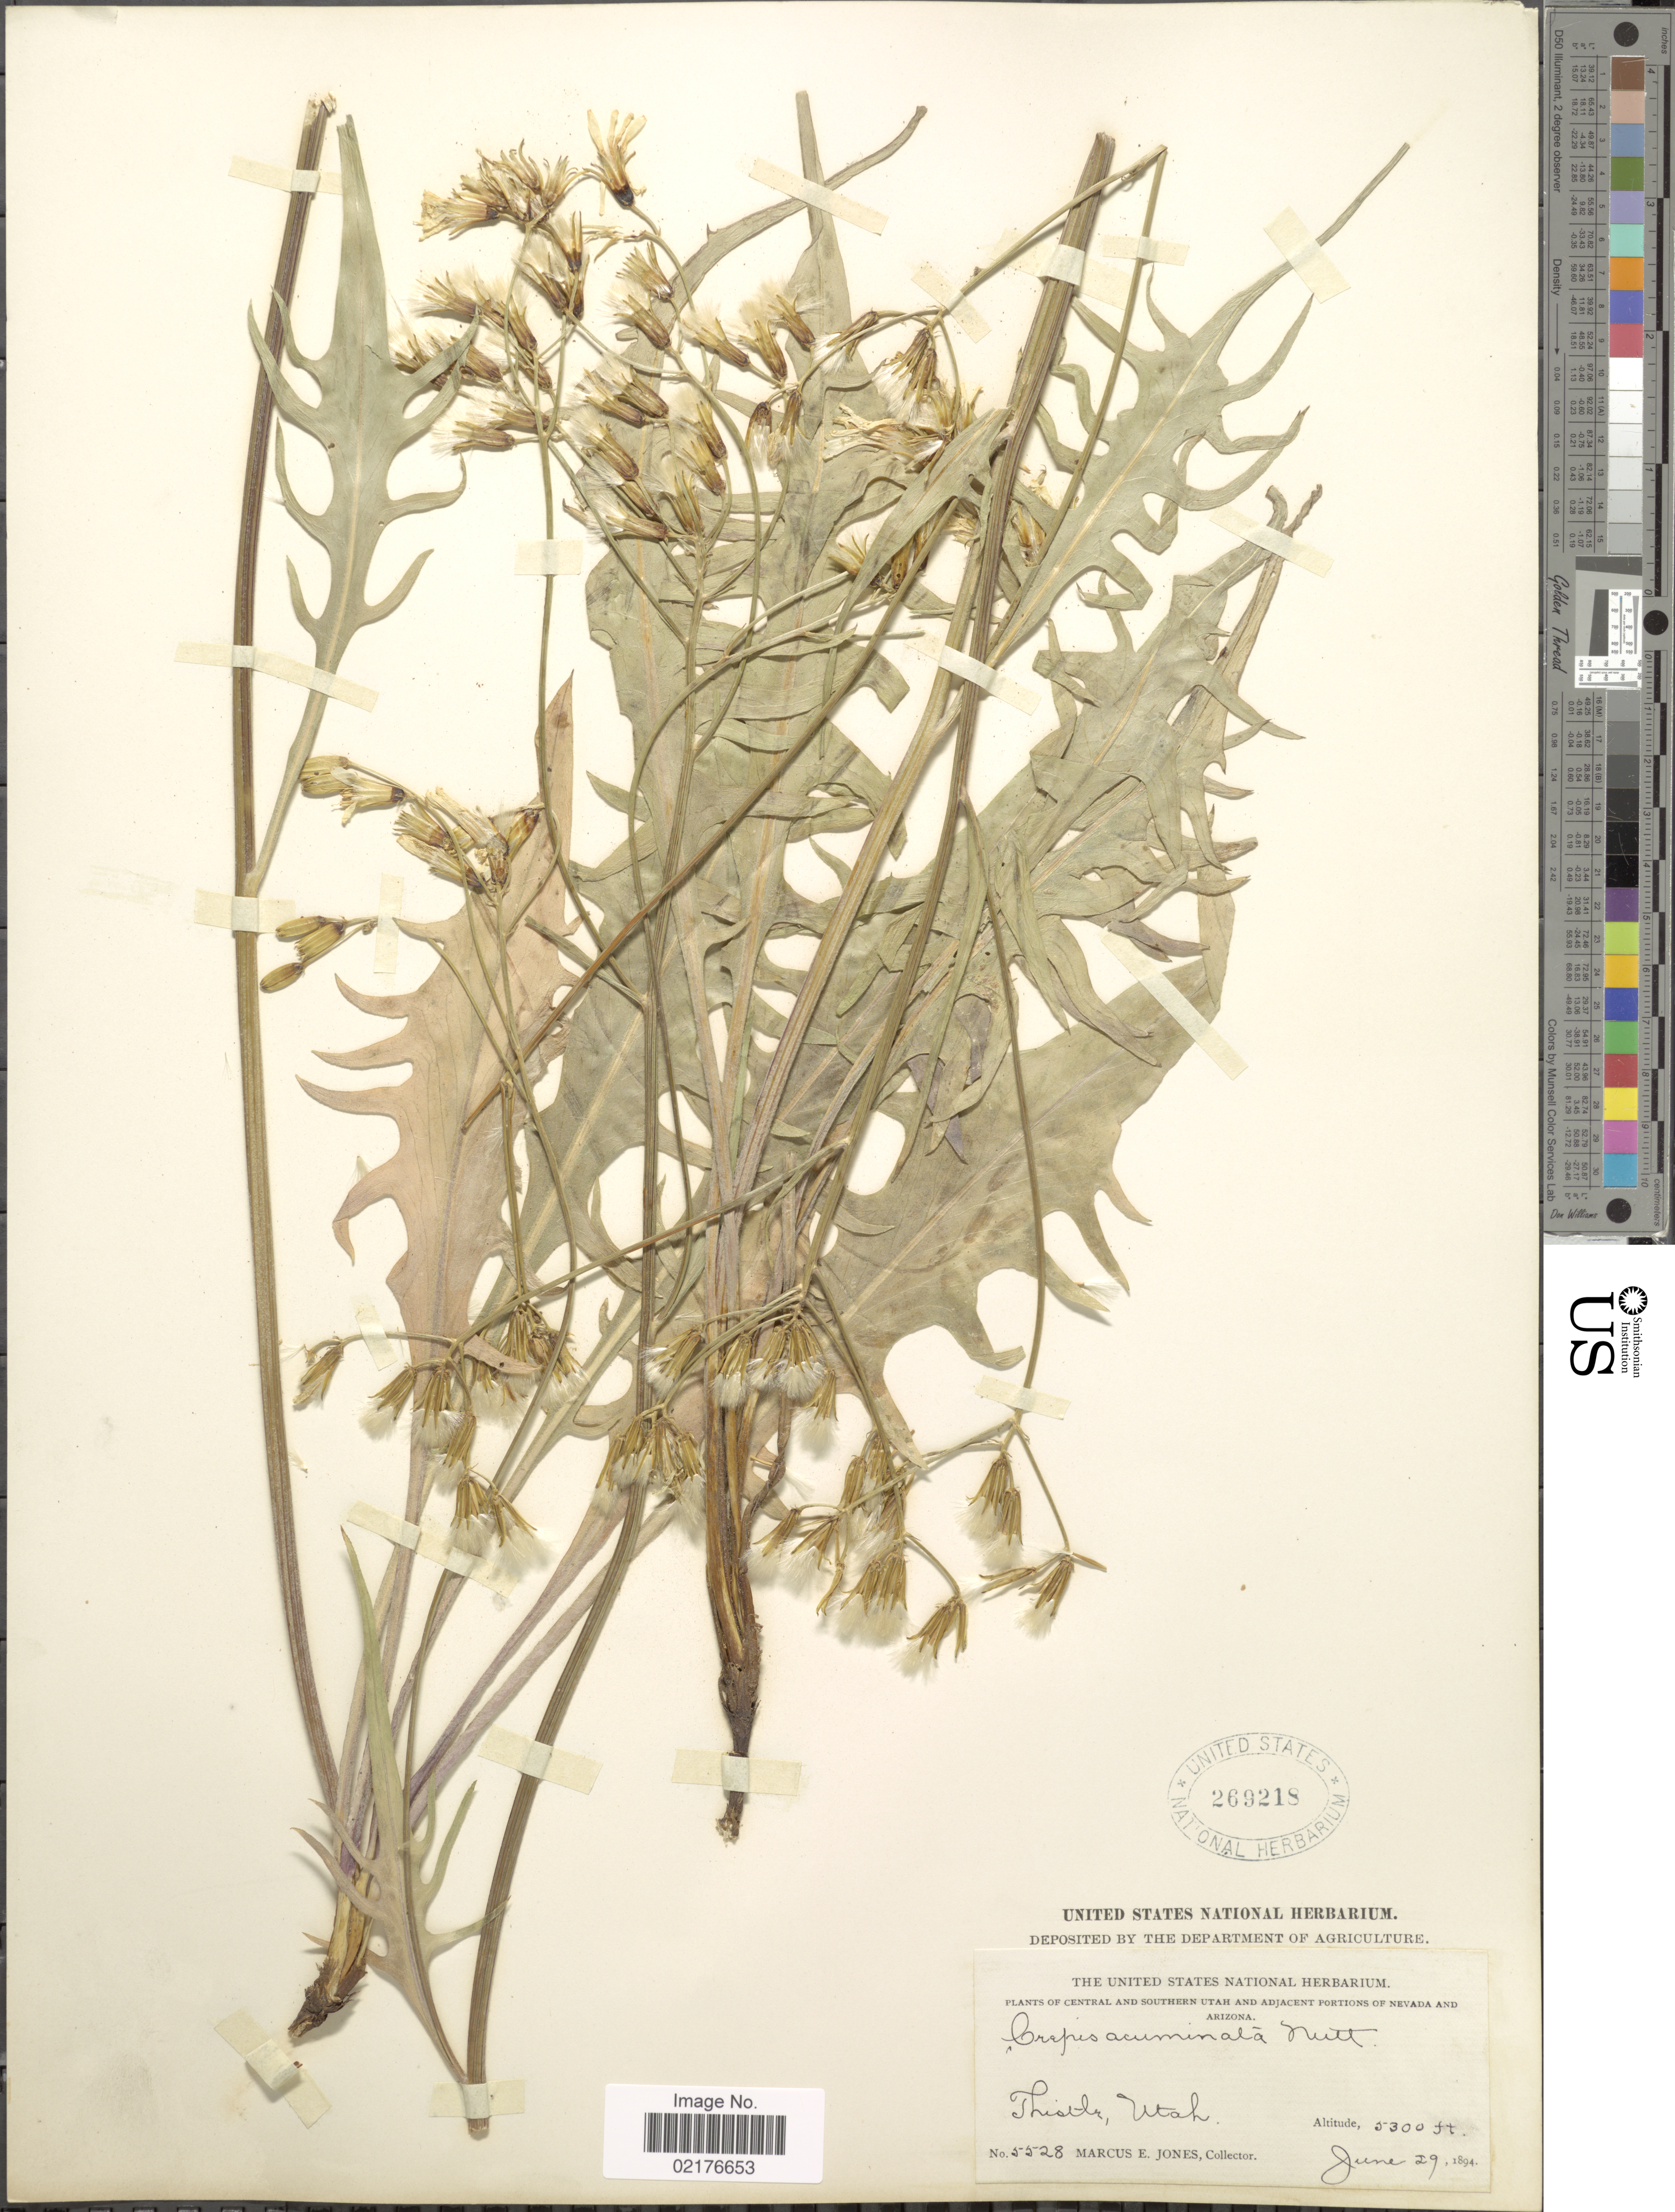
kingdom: Plantae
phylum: Tracheophyta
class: Magnoliopsida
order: Asterales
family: Asteraceae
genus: Crepis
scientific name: Crepis acuminata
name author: Nutt.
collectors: M. E. Jones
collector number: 5528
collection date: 1894-06-29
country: United States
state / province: Utah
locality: Thistler, Utah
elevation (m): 1615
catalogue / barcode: US 269218